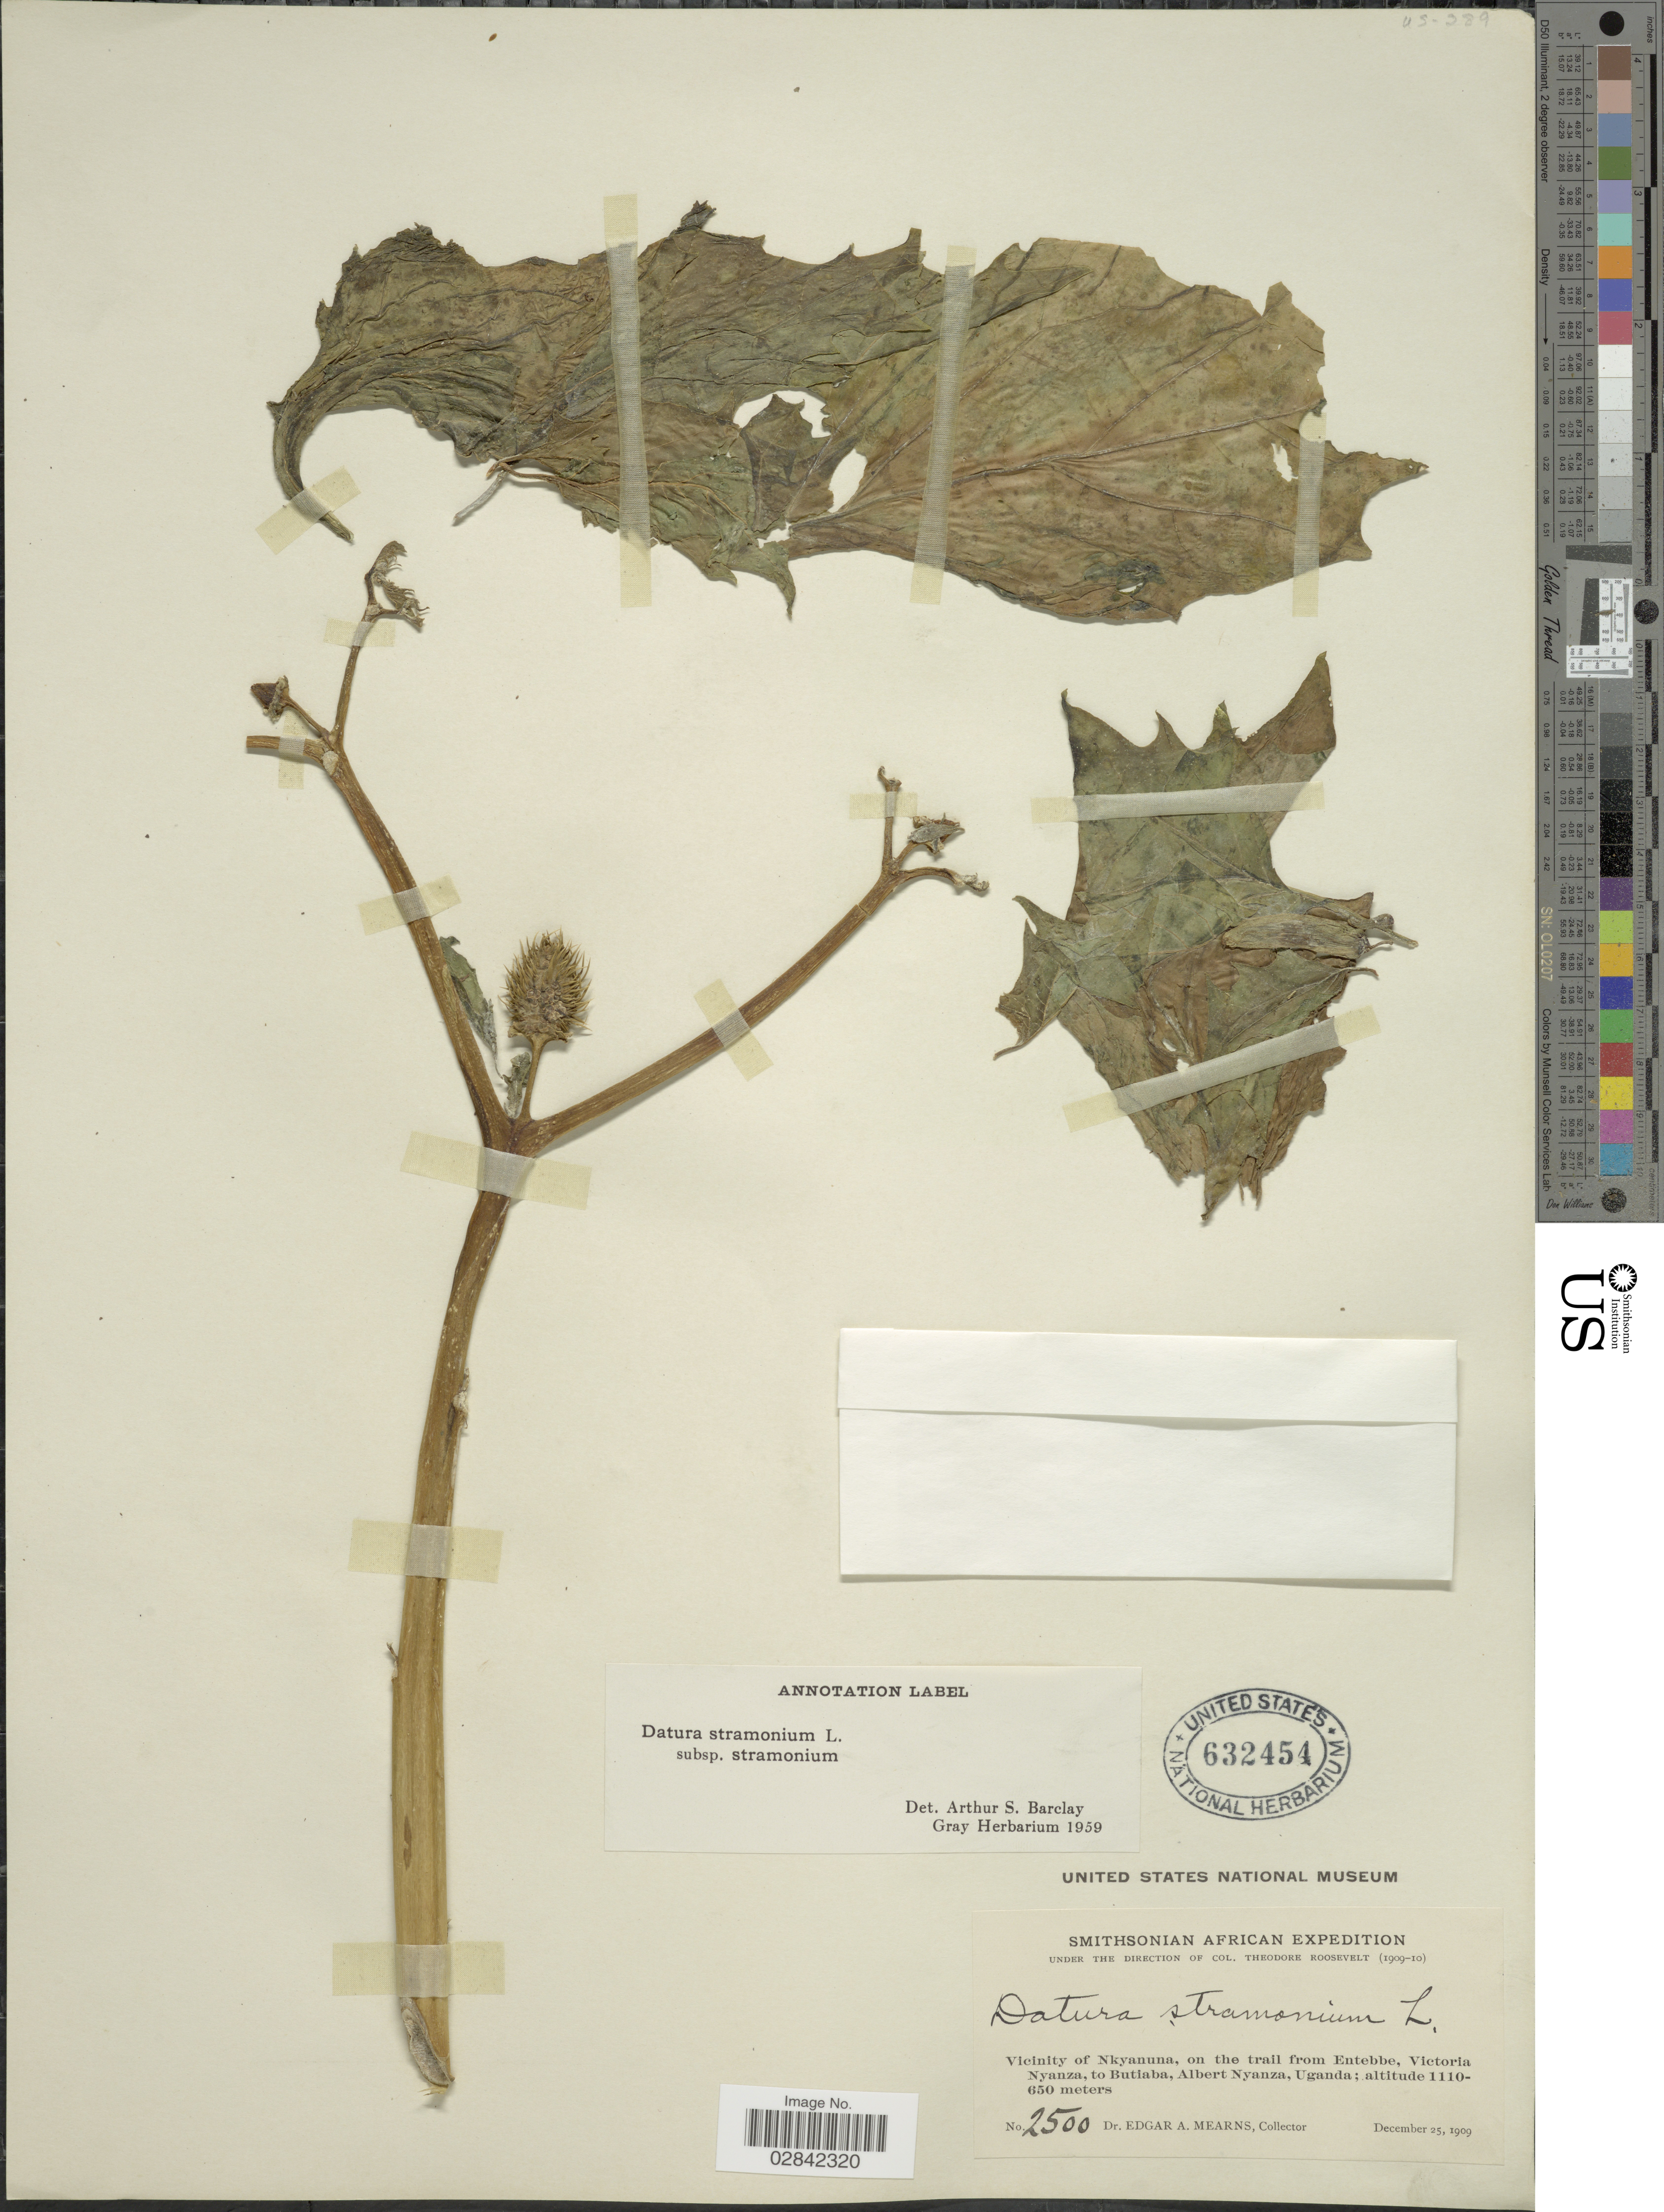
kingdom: Plantae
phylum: Tracheophyta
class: Magnoliopsida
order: Solanales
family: Solanaceae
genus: Datura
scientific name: Datura stramonium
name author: L.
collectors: E. A. Mearns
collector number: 2500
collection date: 1909-12-25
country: Uganda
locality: Vicinity of Nkyanuna, on trail from Entebbe, Victoria Nyanza, to Butiaba, Albert Nyanza, Uganda.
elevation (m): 650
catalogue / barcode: US 632454